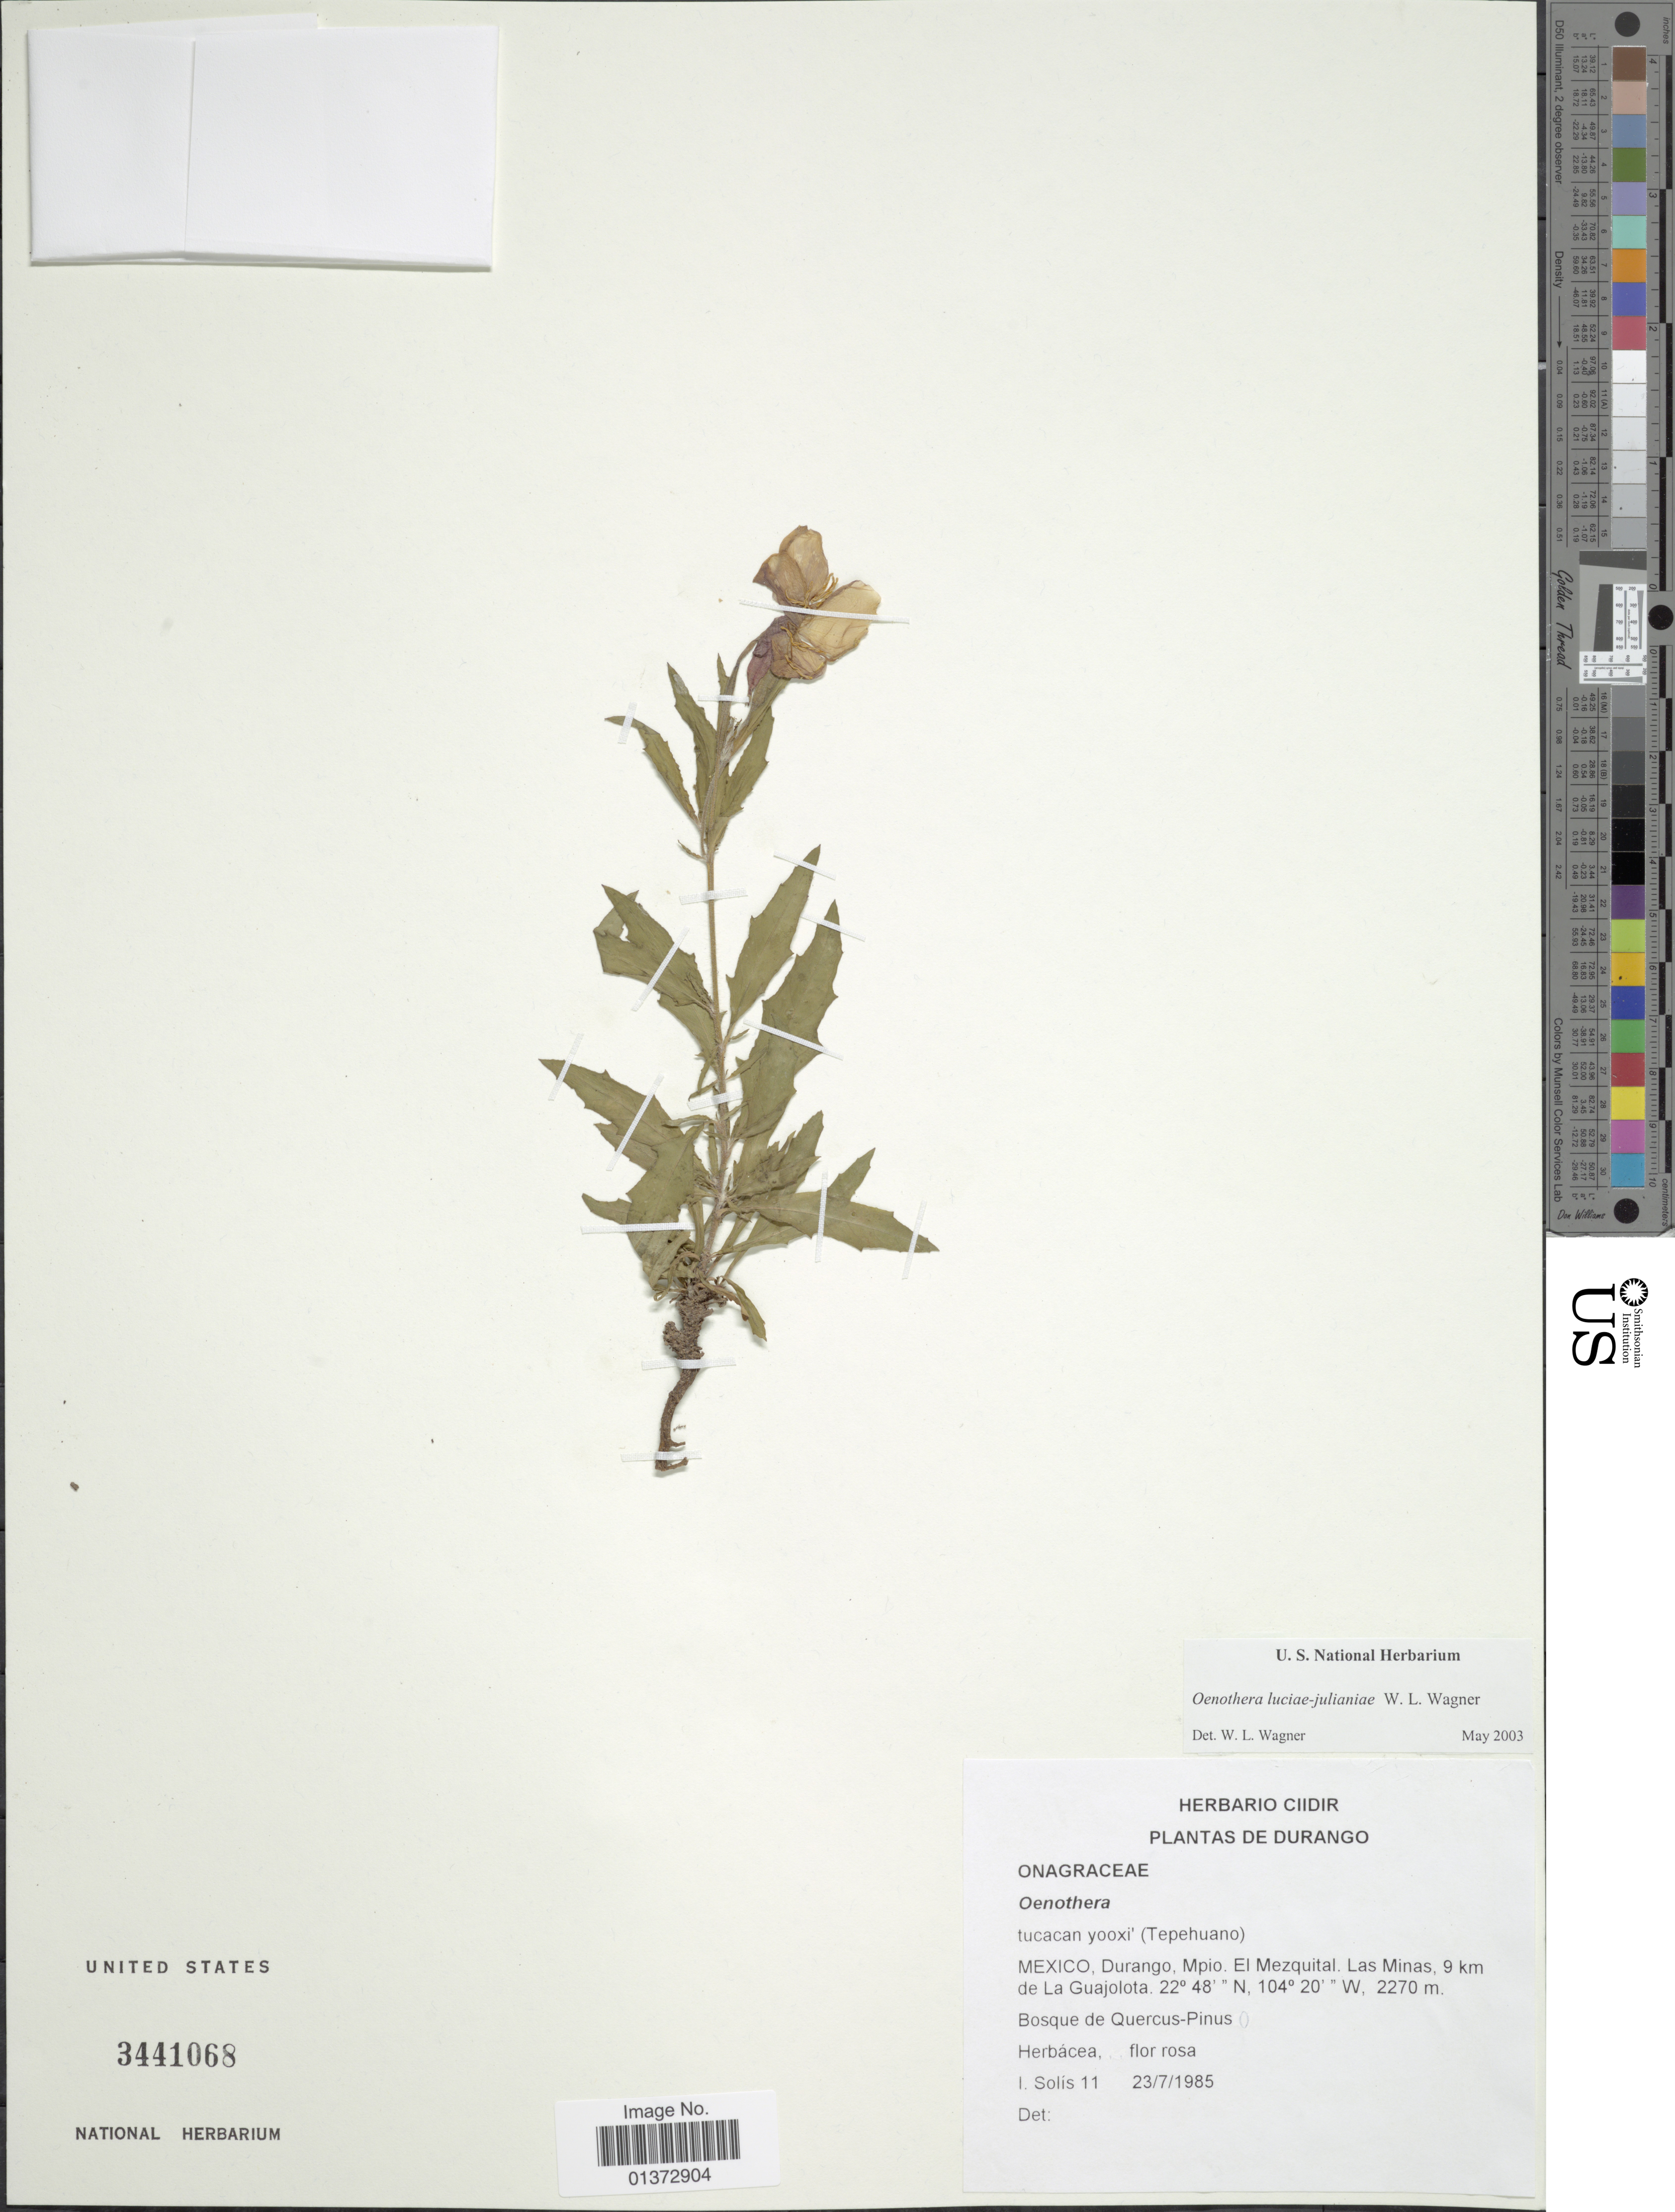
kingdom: Plantae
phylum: Tracheophyta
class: Magnoliopsida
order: Myrtales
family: Onagraceae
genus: Oenothera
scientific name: Oenothera luciae-julianiae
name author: W.L. Wagner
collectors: I. Solis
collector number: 11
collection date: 1985-07-23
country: Mexico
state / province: Durango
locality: Mpio. El Mezequital, Las Minas, 9 km de La Guajolota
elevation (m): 2270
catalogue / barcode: US 3441068